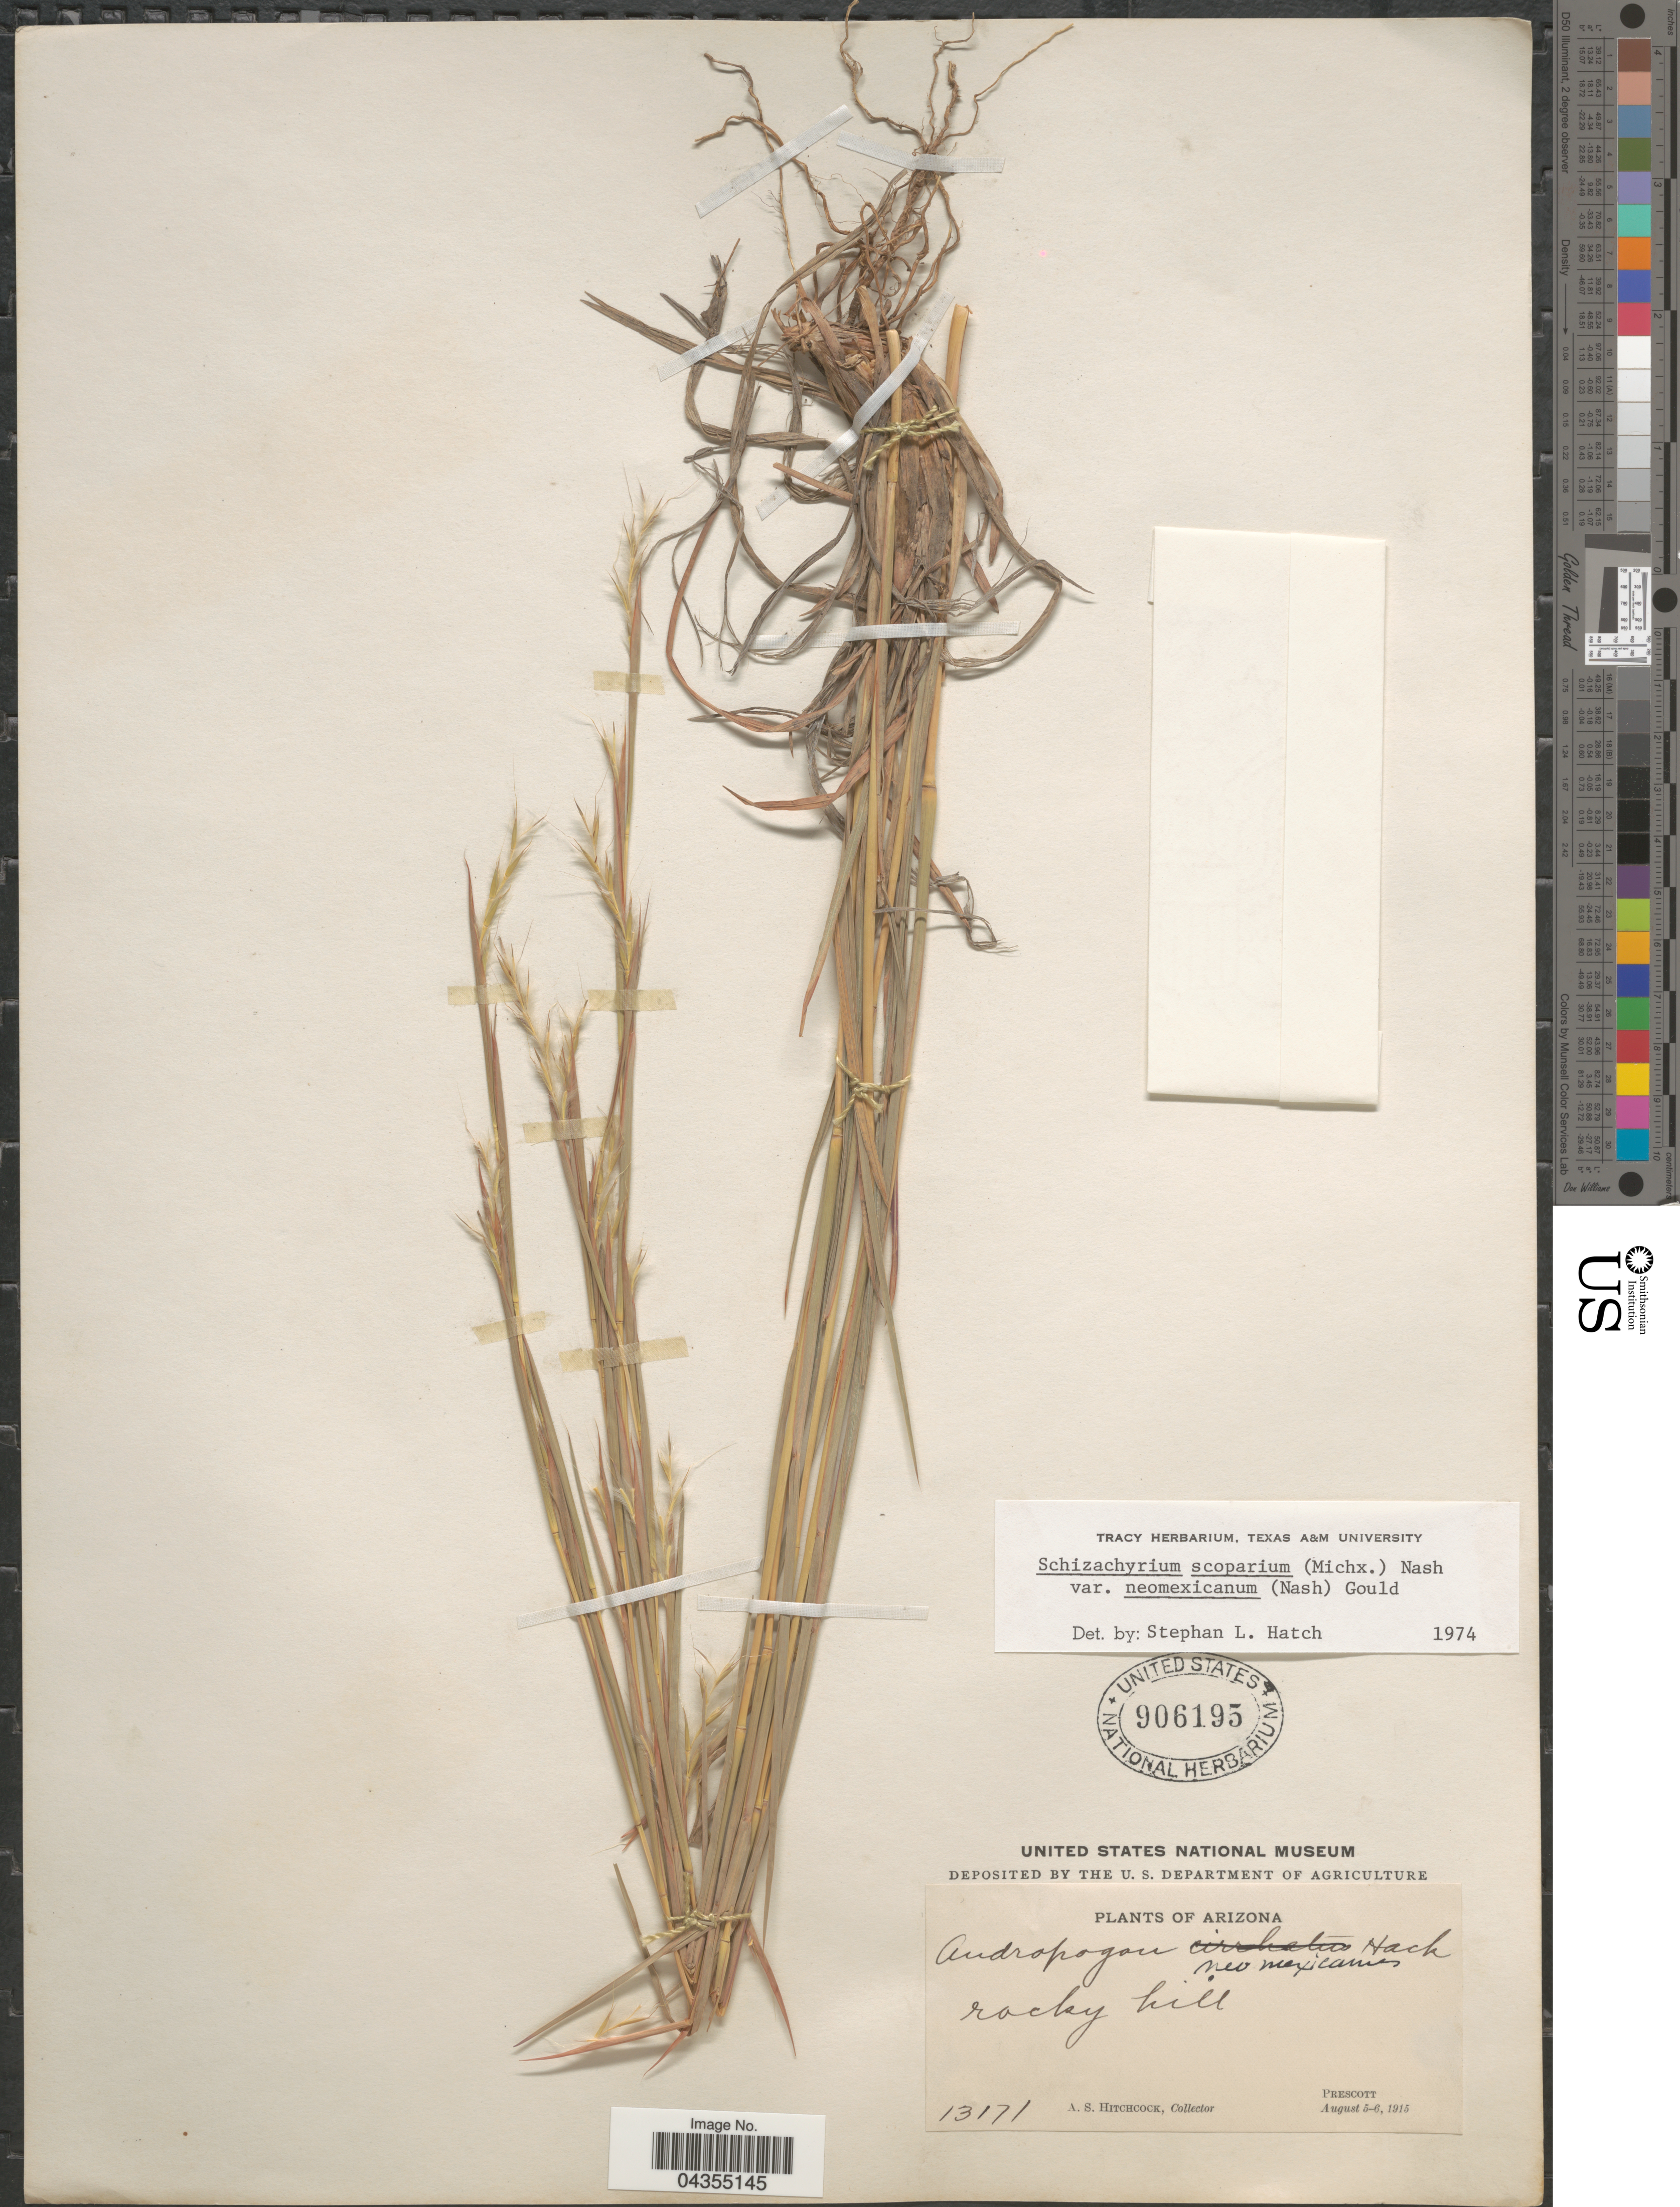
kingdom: Plantae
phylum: Tracheophyta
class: Liliopsida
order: Poales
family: Poaceae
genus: Schizachyrium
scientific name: Schizachyrium scoparium var. neomexicanum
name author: (Nash) Gould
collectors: A. S. Hitchcock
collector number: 13171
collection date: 1915-08-05/1915-08-06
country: United States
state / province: Arizona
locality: Precott.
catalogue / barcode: US 906195